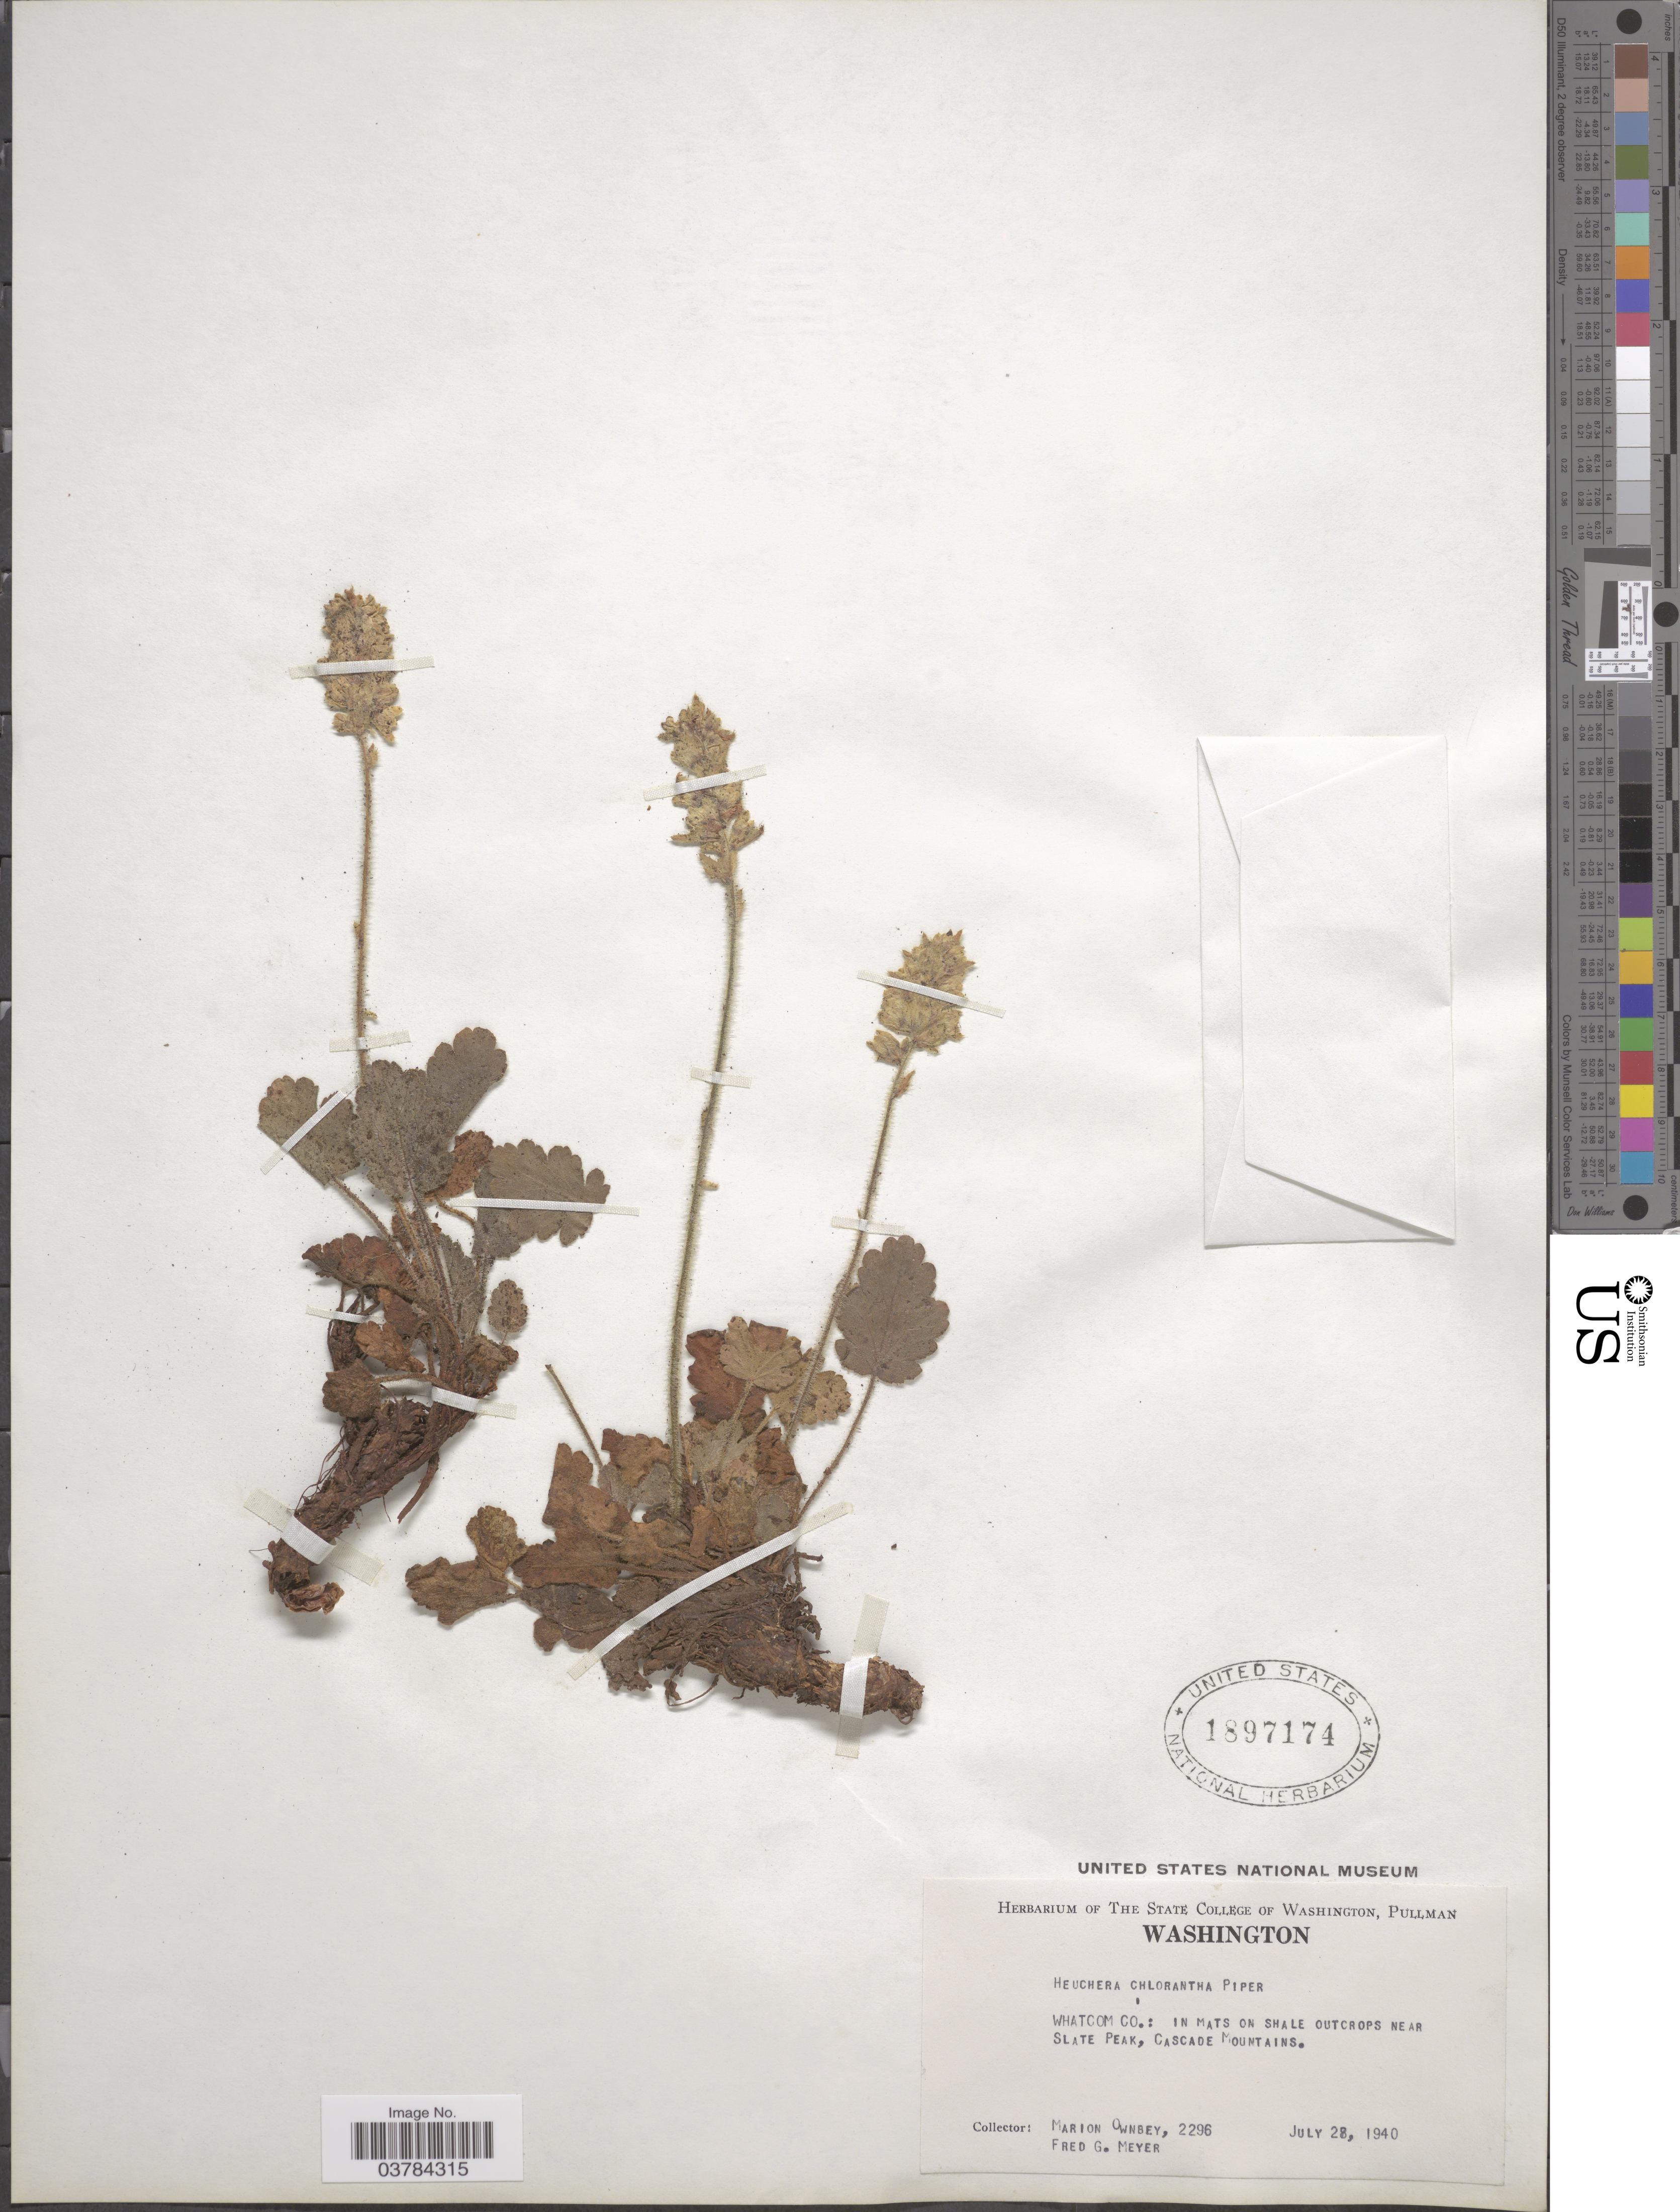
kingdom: Plantae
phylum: Tracheophyta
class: Magnoliopsida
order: Saxifragales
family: Saxifragaceae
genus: Heuchera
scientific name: Heuchera chlorantha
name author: Piper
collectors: M. Ownbey & F. G. Meyer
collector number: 2296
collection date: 1940-07-28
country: United States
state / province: Washington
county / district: Whatcom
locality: Whatcom Co.: In Mats On Shale Outcrops Near Slate Peak, Cascade Mountains.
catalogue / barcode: US 1897174